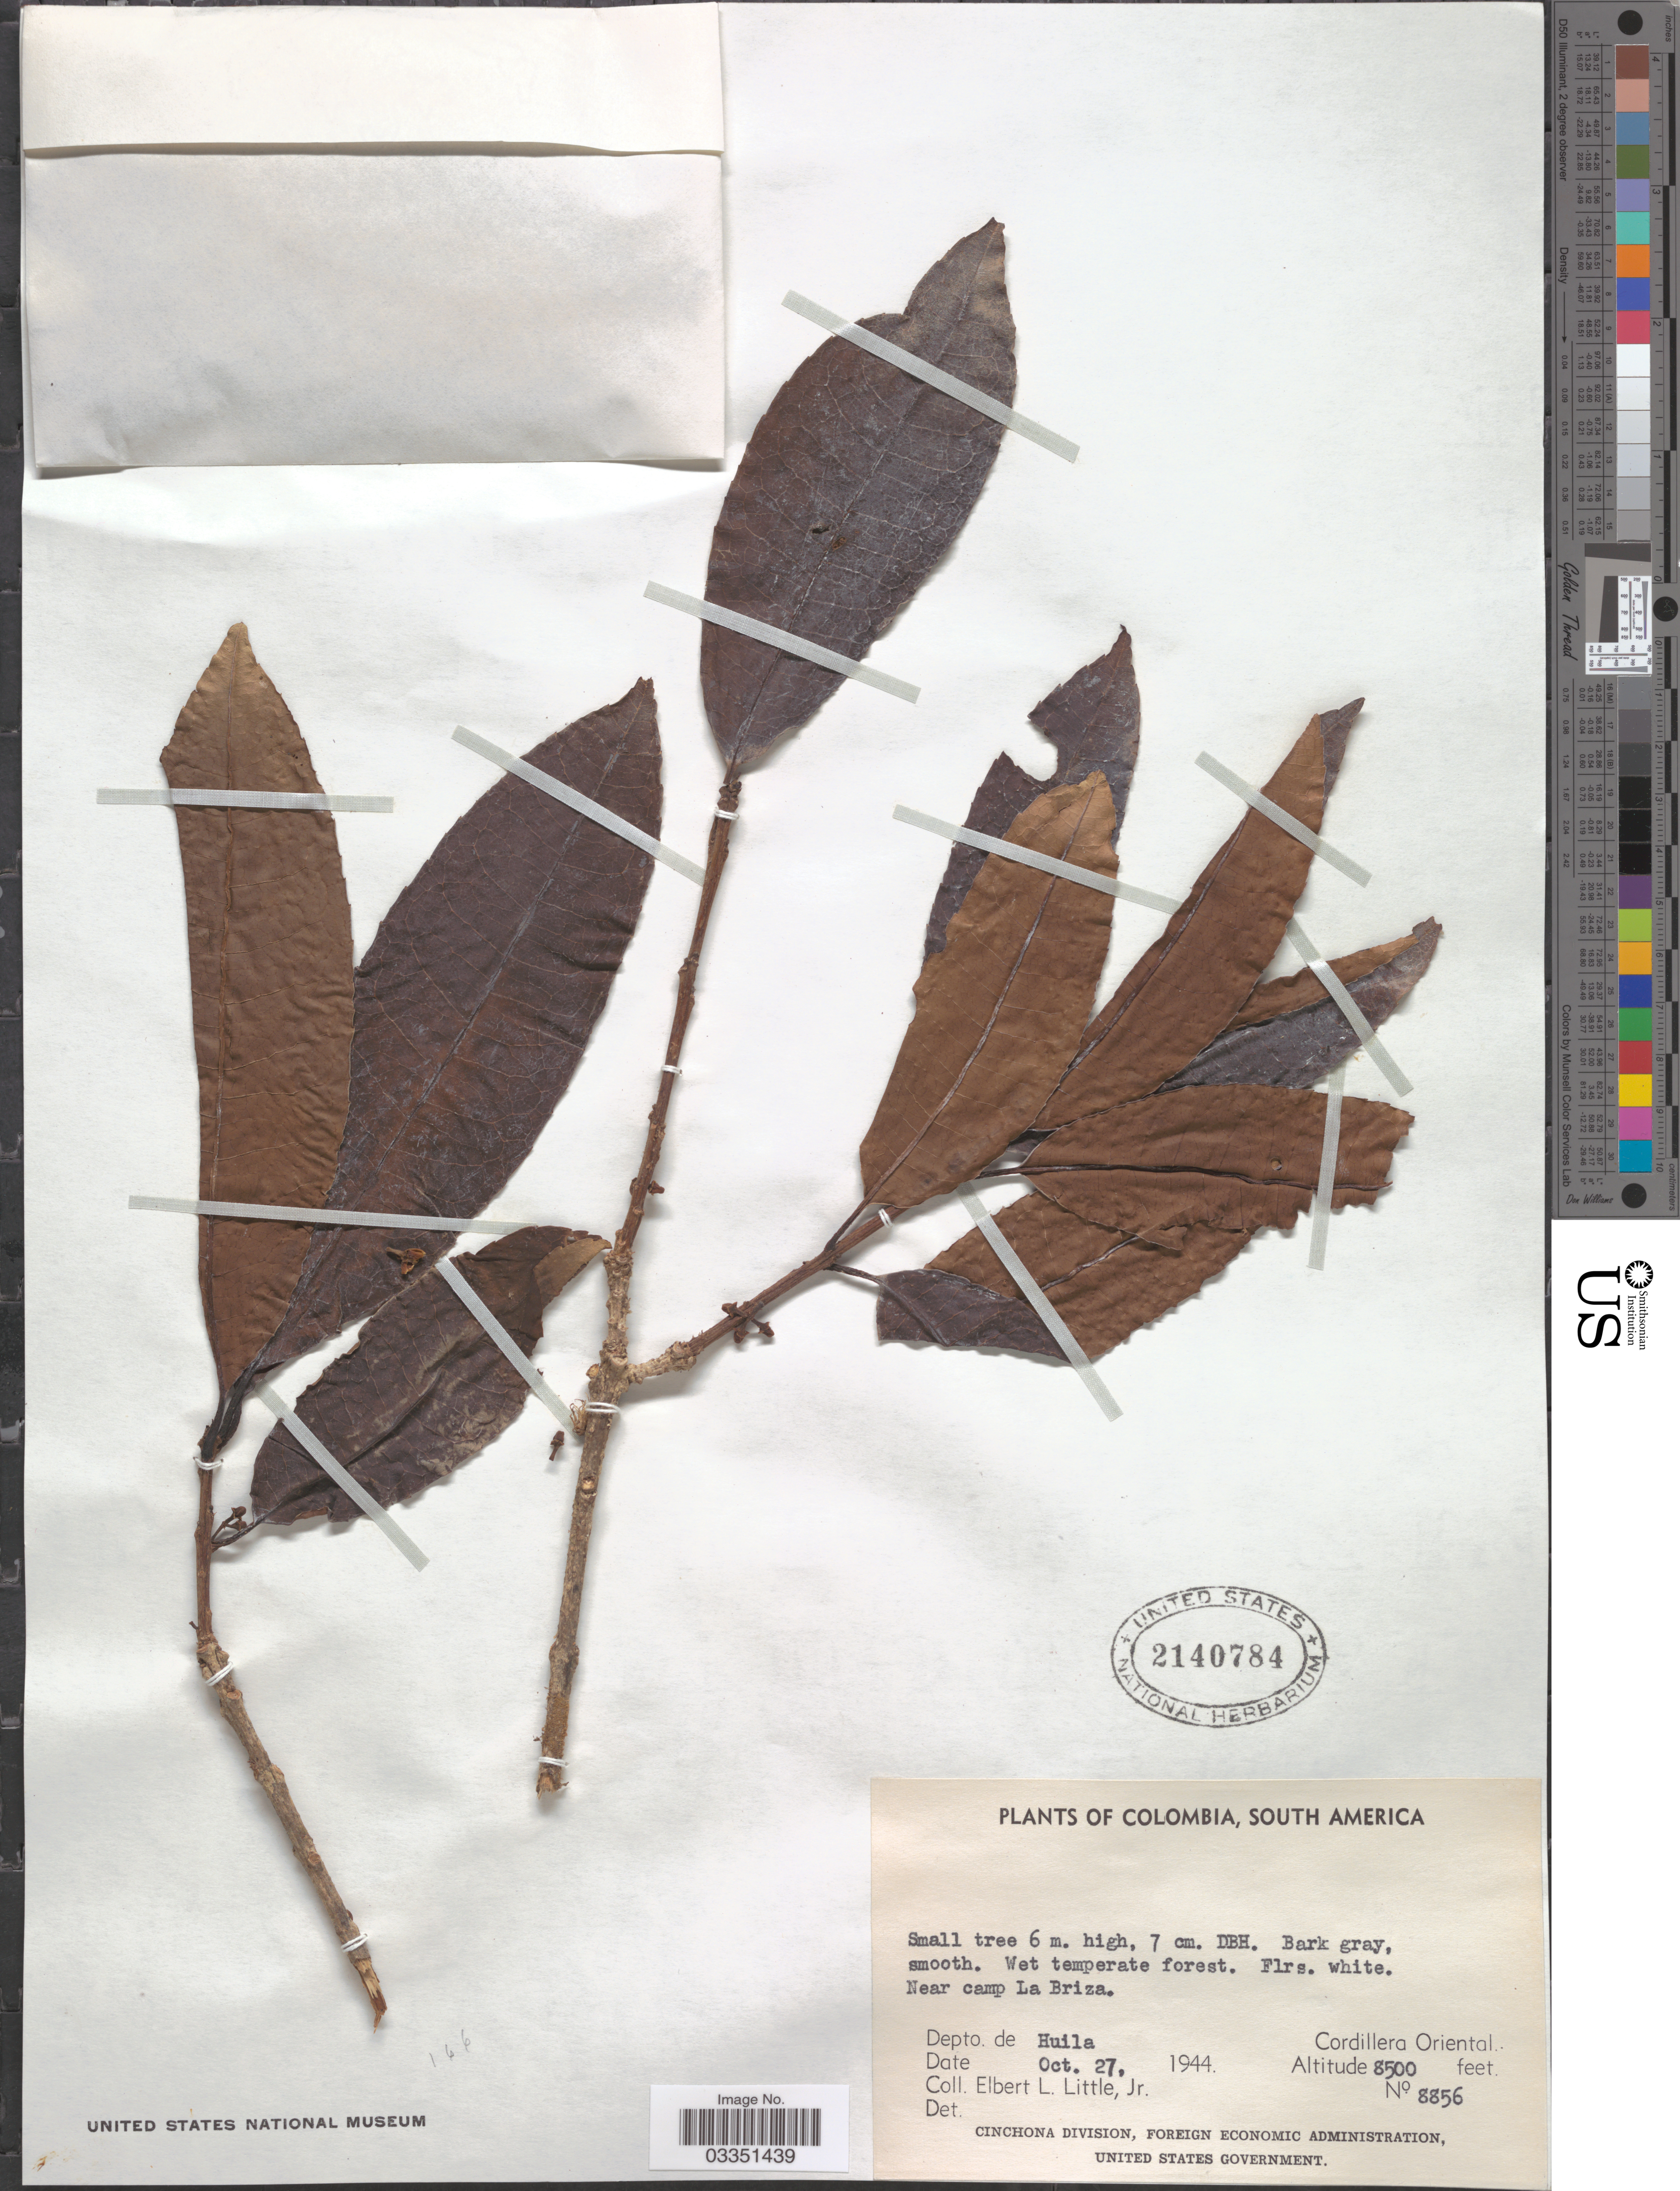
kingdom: Plantae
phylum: Tracheophyta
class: Magnoliopsida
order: Aquifoliales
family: Aquifoliaceae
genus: Ilex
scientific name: Ilex sp.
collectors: E. L. Little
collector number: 8856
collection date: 1944-10-27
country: Colombia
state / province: Huila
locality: Near camp La Briza. Depto. del Huila. Cordillera Oriental.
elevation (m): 2591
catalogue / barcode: US 2140784